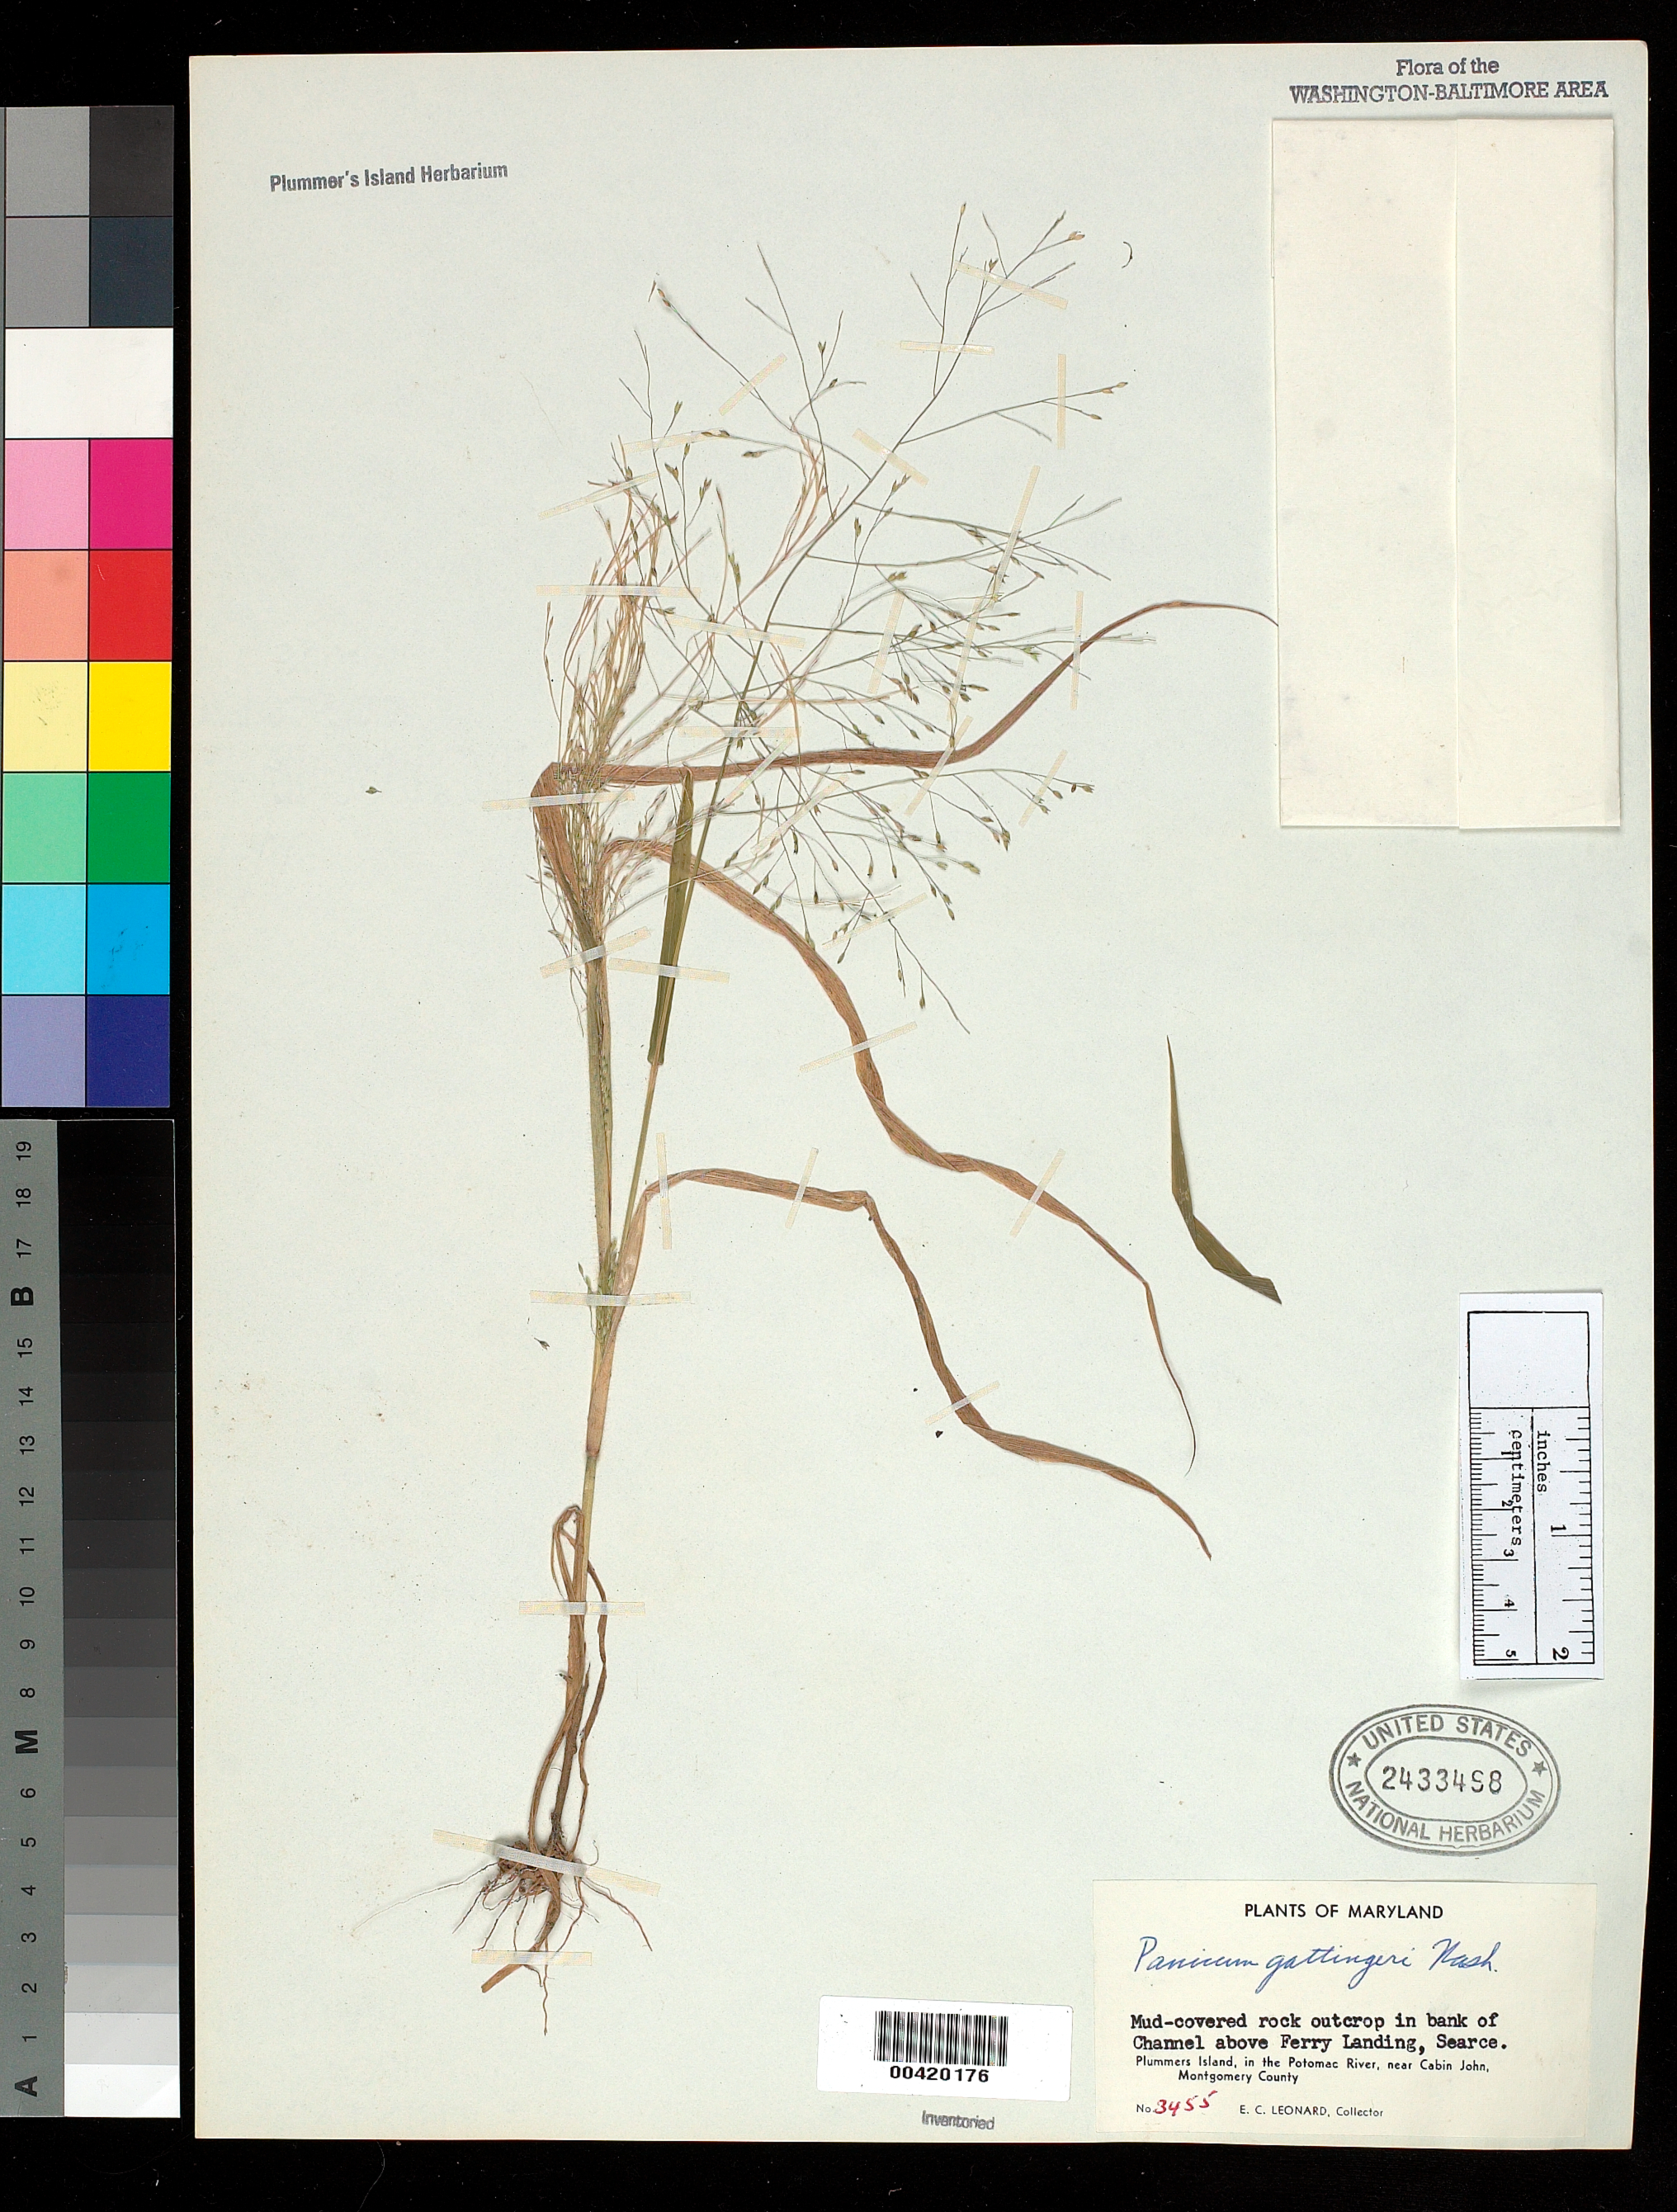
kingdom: Plantae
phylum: Tracheophyta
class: Liliopsida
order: Poales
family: Poaceae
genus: Panicum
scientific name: Panicum philadelphicum var. gattingeri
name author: (Nash) Freckmann & Lelong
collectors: E. C. Leonard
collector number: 3455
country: United States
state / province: Maryland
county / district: Montgomery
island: Plummers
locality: Plummer's Island; bank of channel above Ferry Landing C. & O. Canal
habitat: Mud-covered rock outcrop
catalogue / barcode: US 2433498